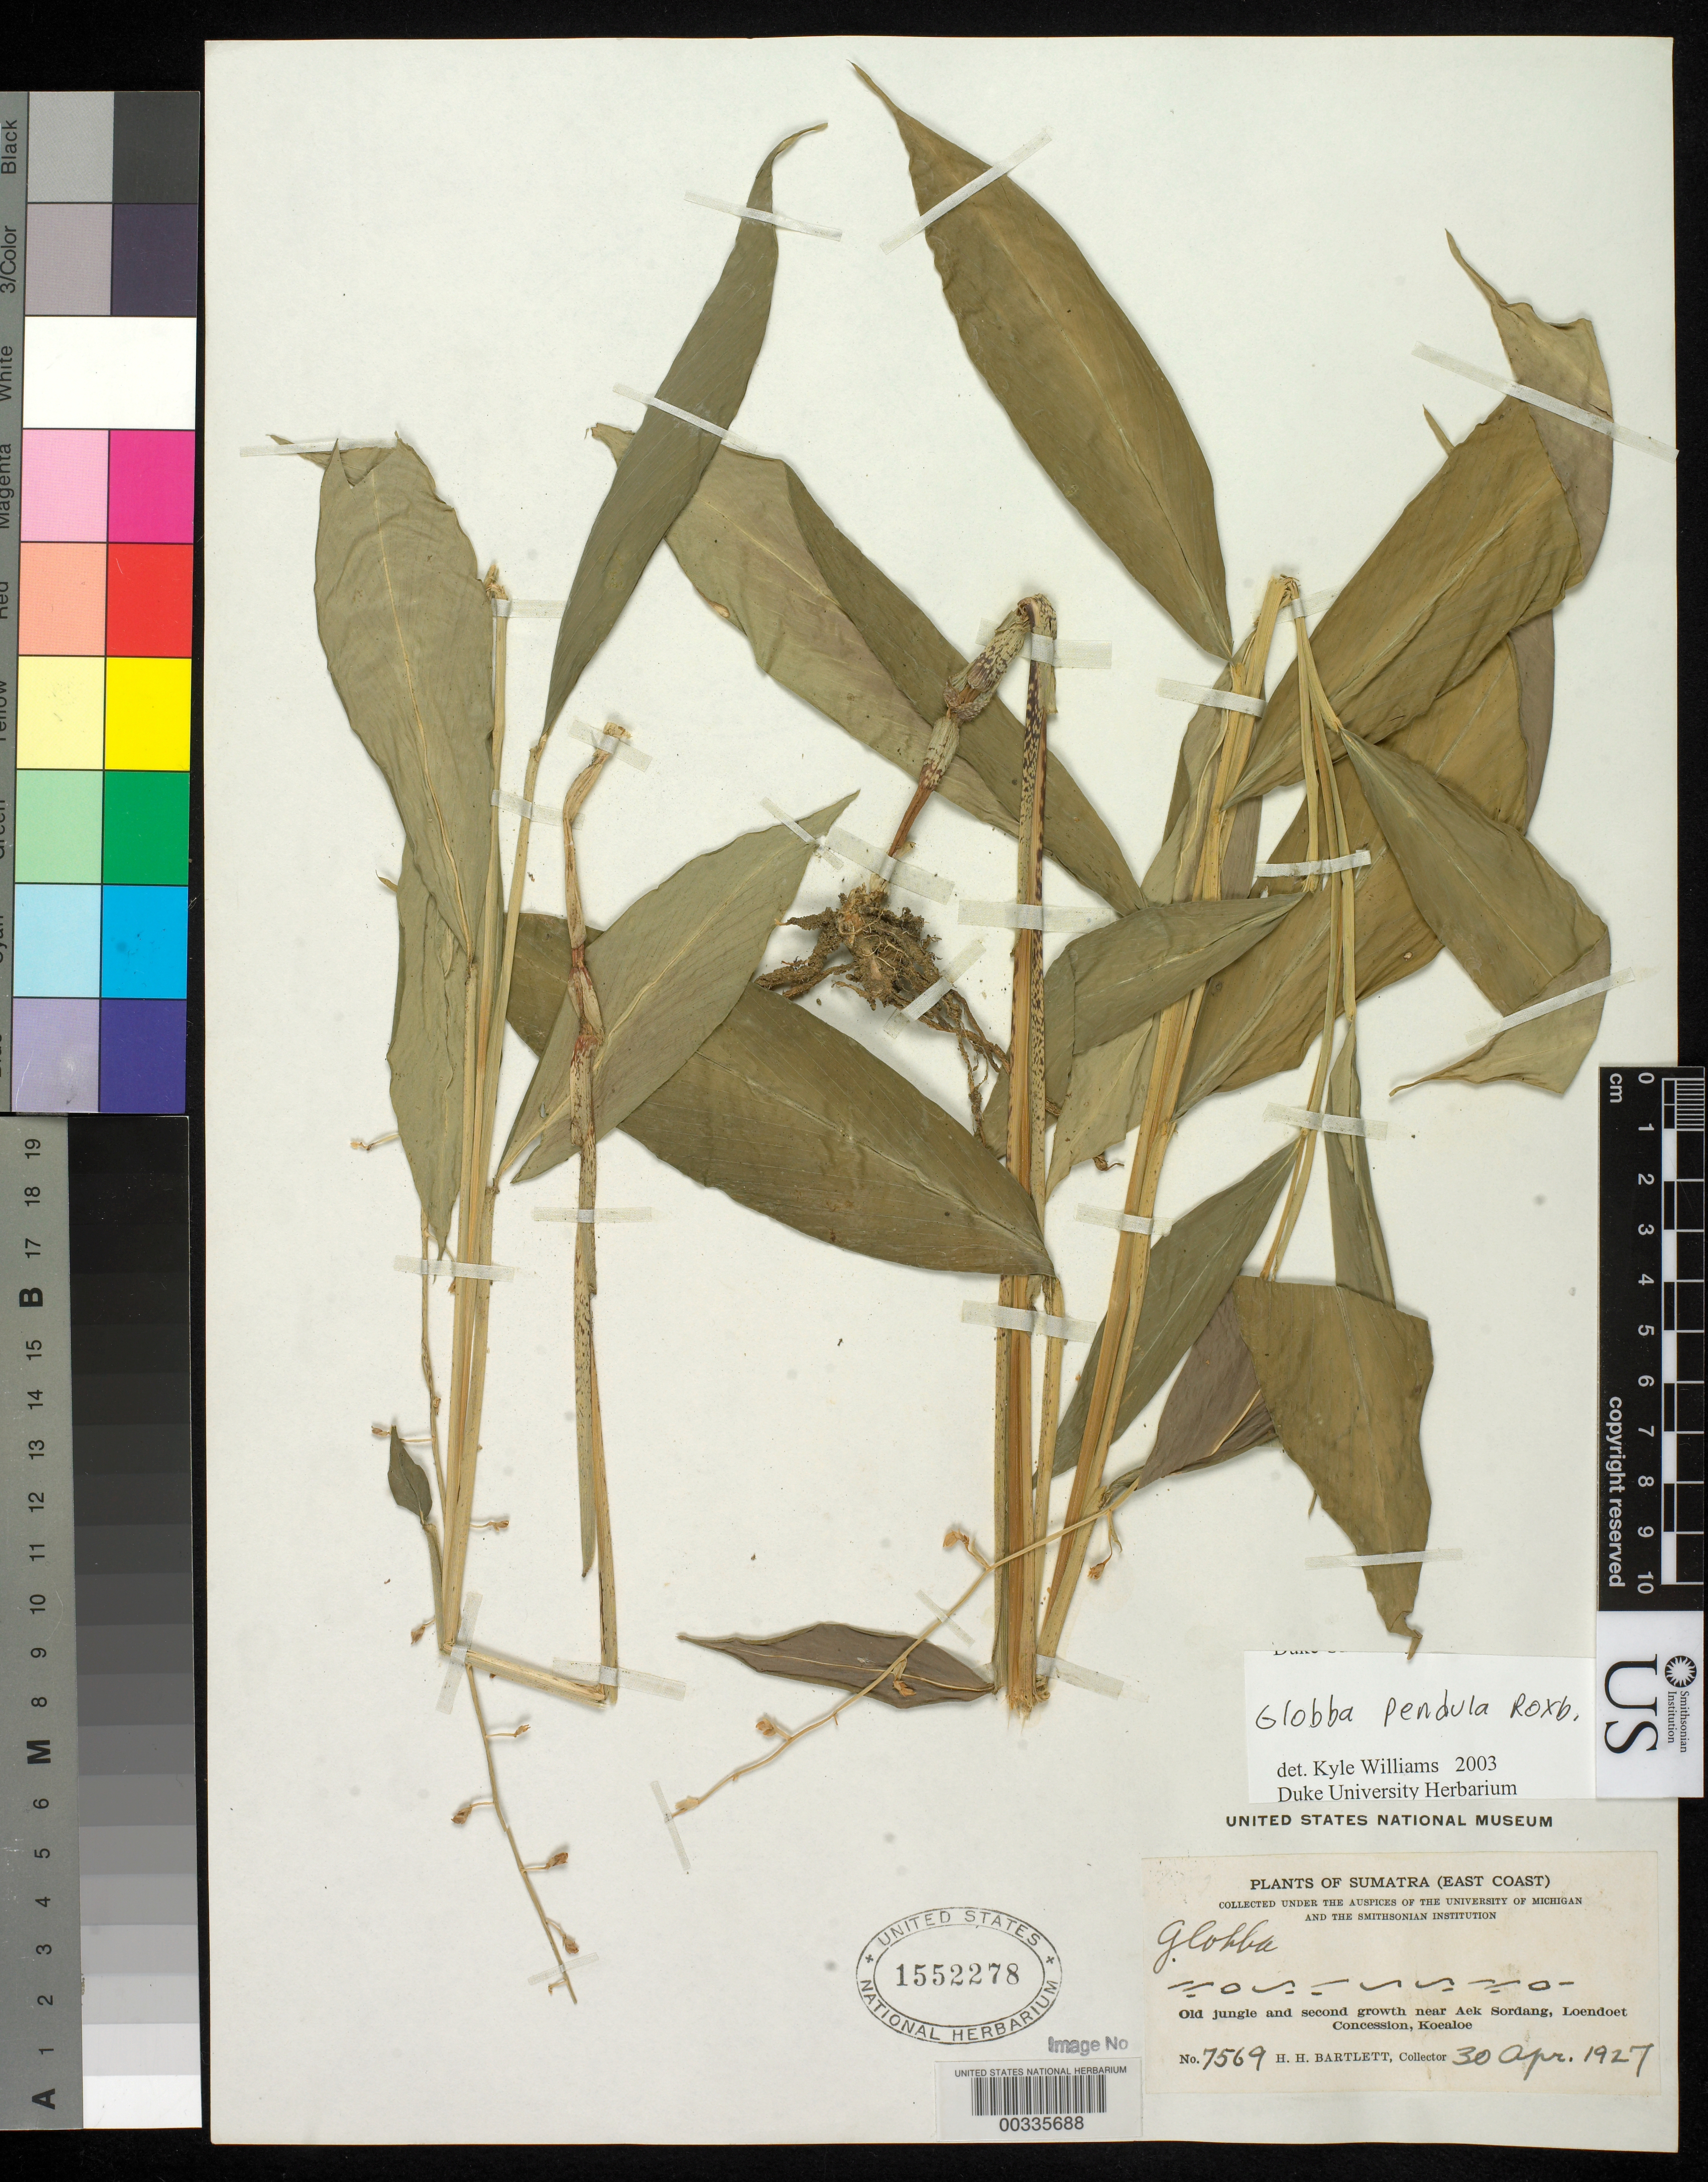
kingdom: Plantae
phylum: Tracheophyta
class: Liliopsida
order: Zingiberales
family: Zingiberaceae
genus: Globba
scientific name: Globba pendula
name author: Roxb.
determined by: Williams, K. J.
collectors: H. H. Bartlett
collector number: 7569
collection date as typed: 30 Apr 1927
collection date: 1927-04-30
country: Indonesia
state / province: Sumatra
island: Sumatra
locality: Old jungle and second growth near Aek Sordang, Loendoet Concession, Koealoe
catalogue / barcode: US 1552278